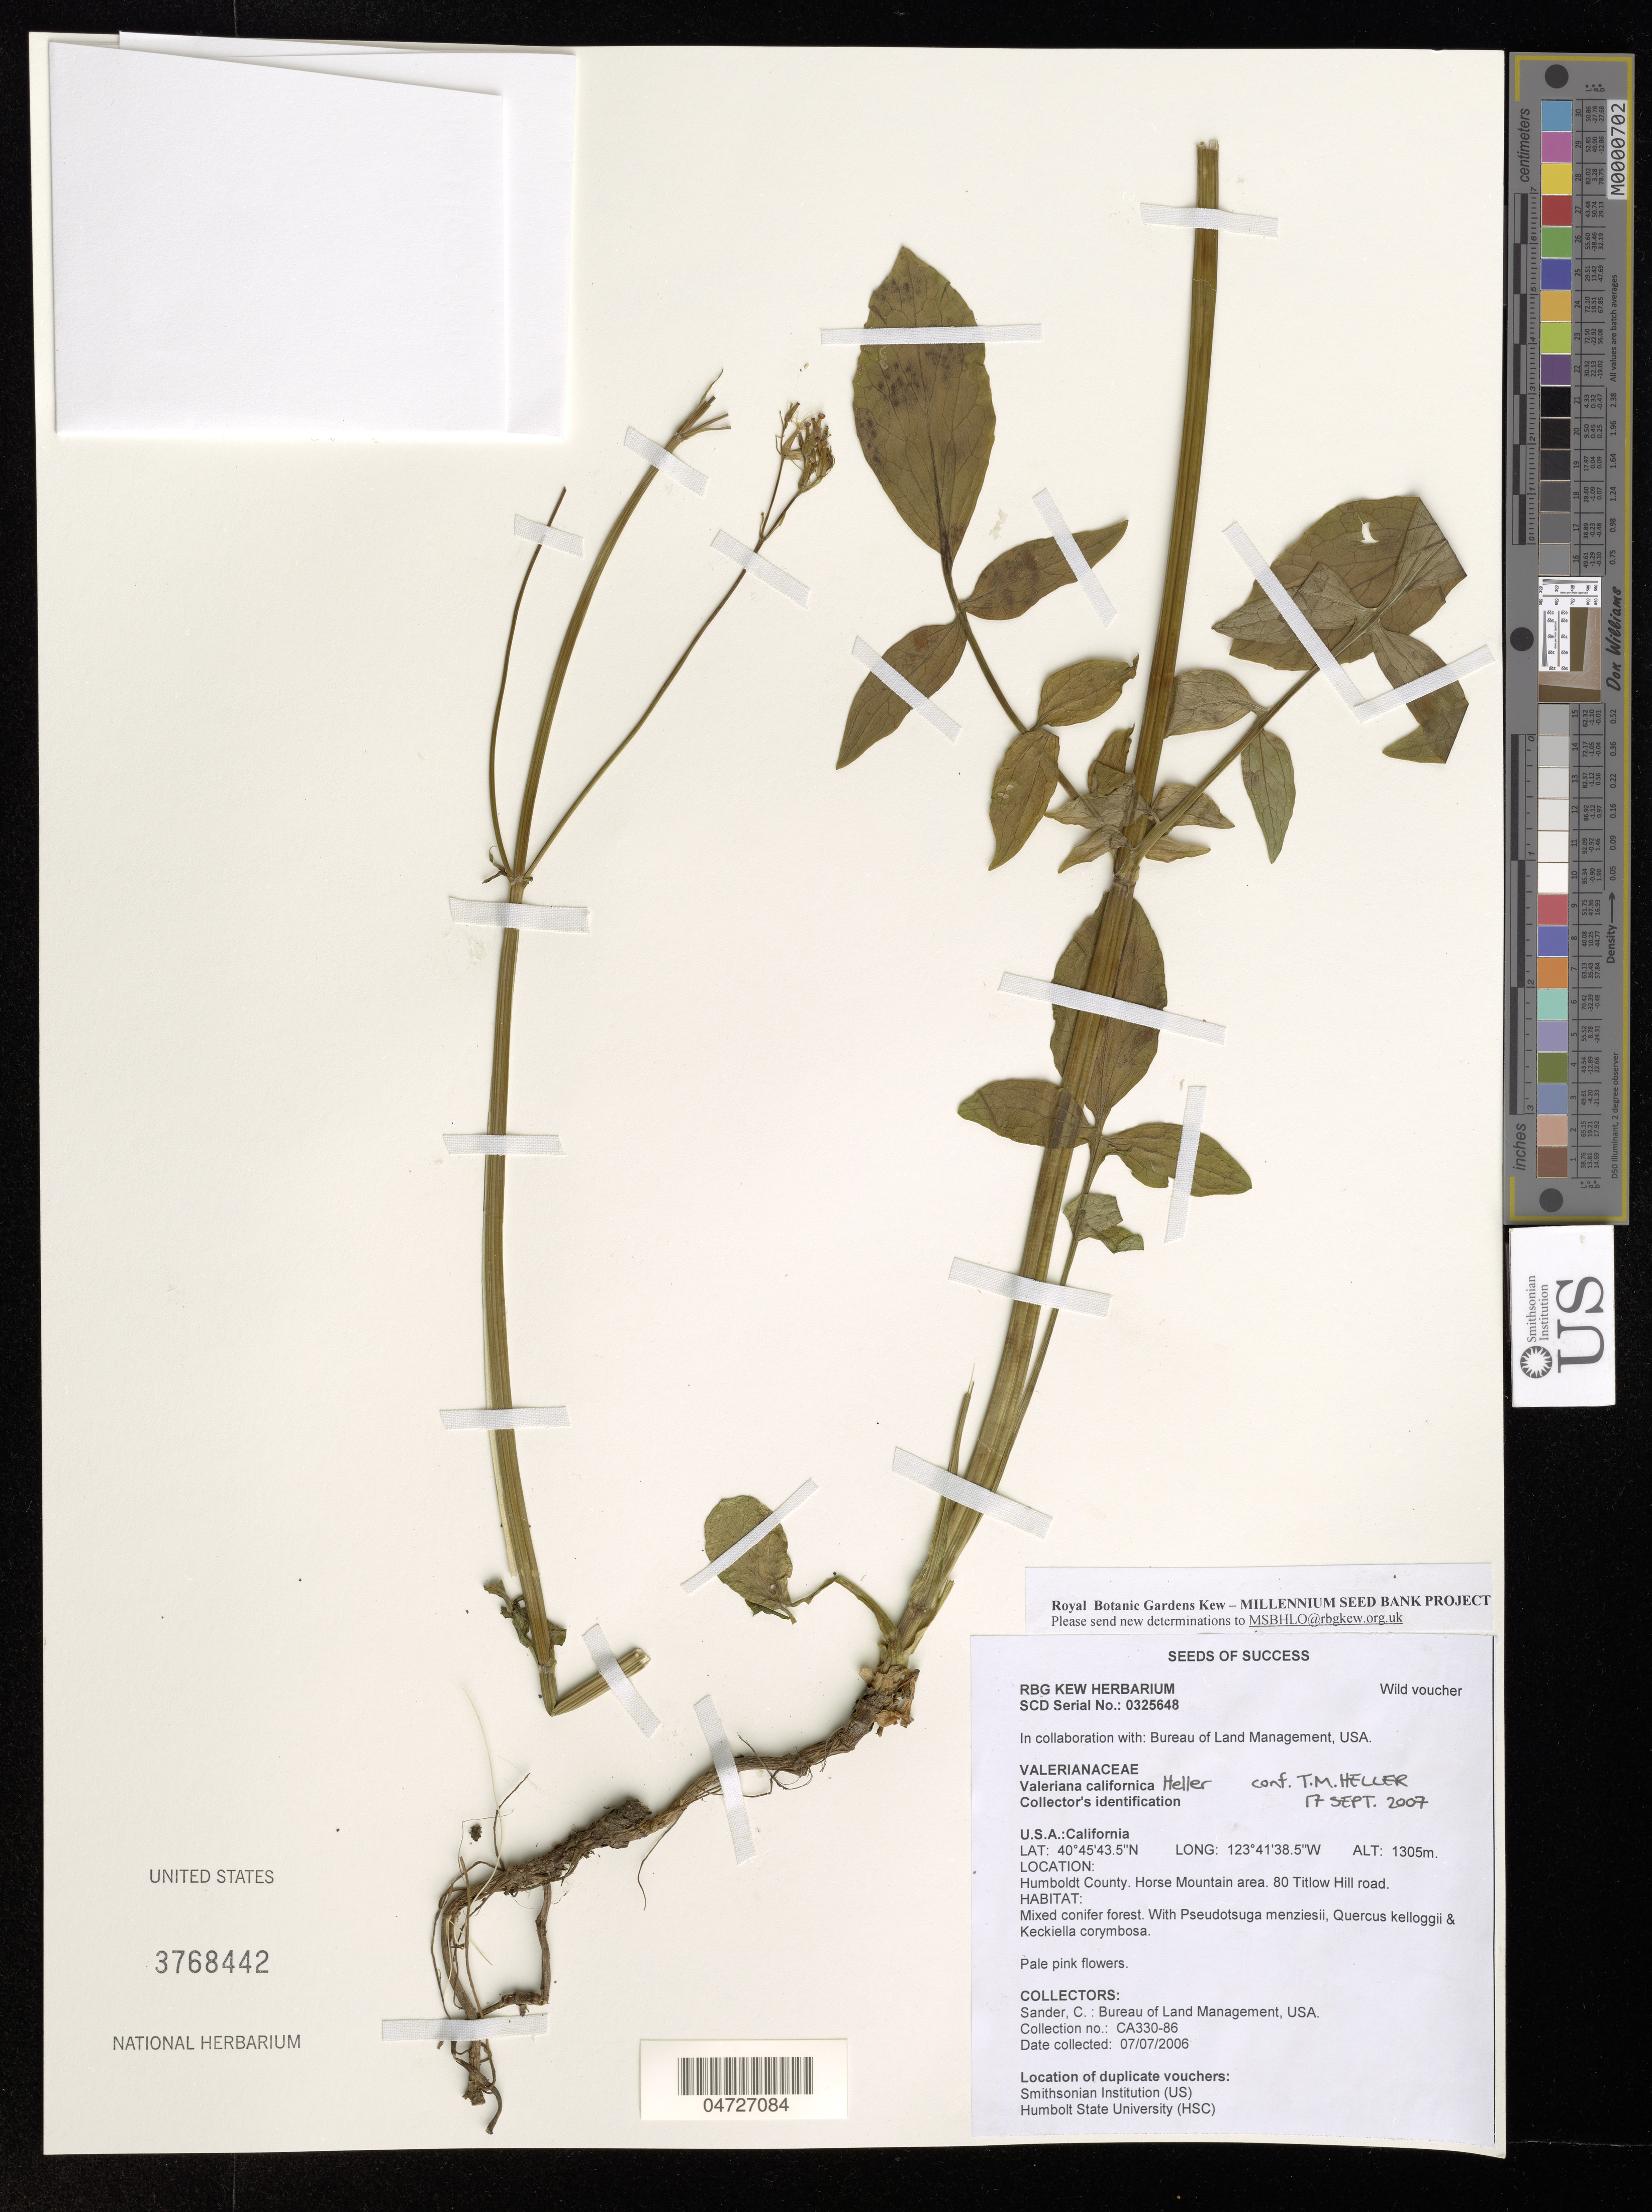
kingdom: Plantae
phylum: Tracheophyta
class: Magnoliopsida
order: Dipsacales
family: Caprifoliaceae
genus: Valeriana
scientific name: Valeriana californica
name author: A. Heller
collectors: C. Sander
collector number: CA330-86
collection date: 2006-07-07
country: United States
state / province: California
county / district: Humboldt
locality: Humboldt County. Horse Mountain area. 80 Titlow Hill road.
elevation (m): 1305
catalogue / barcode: US 3768442